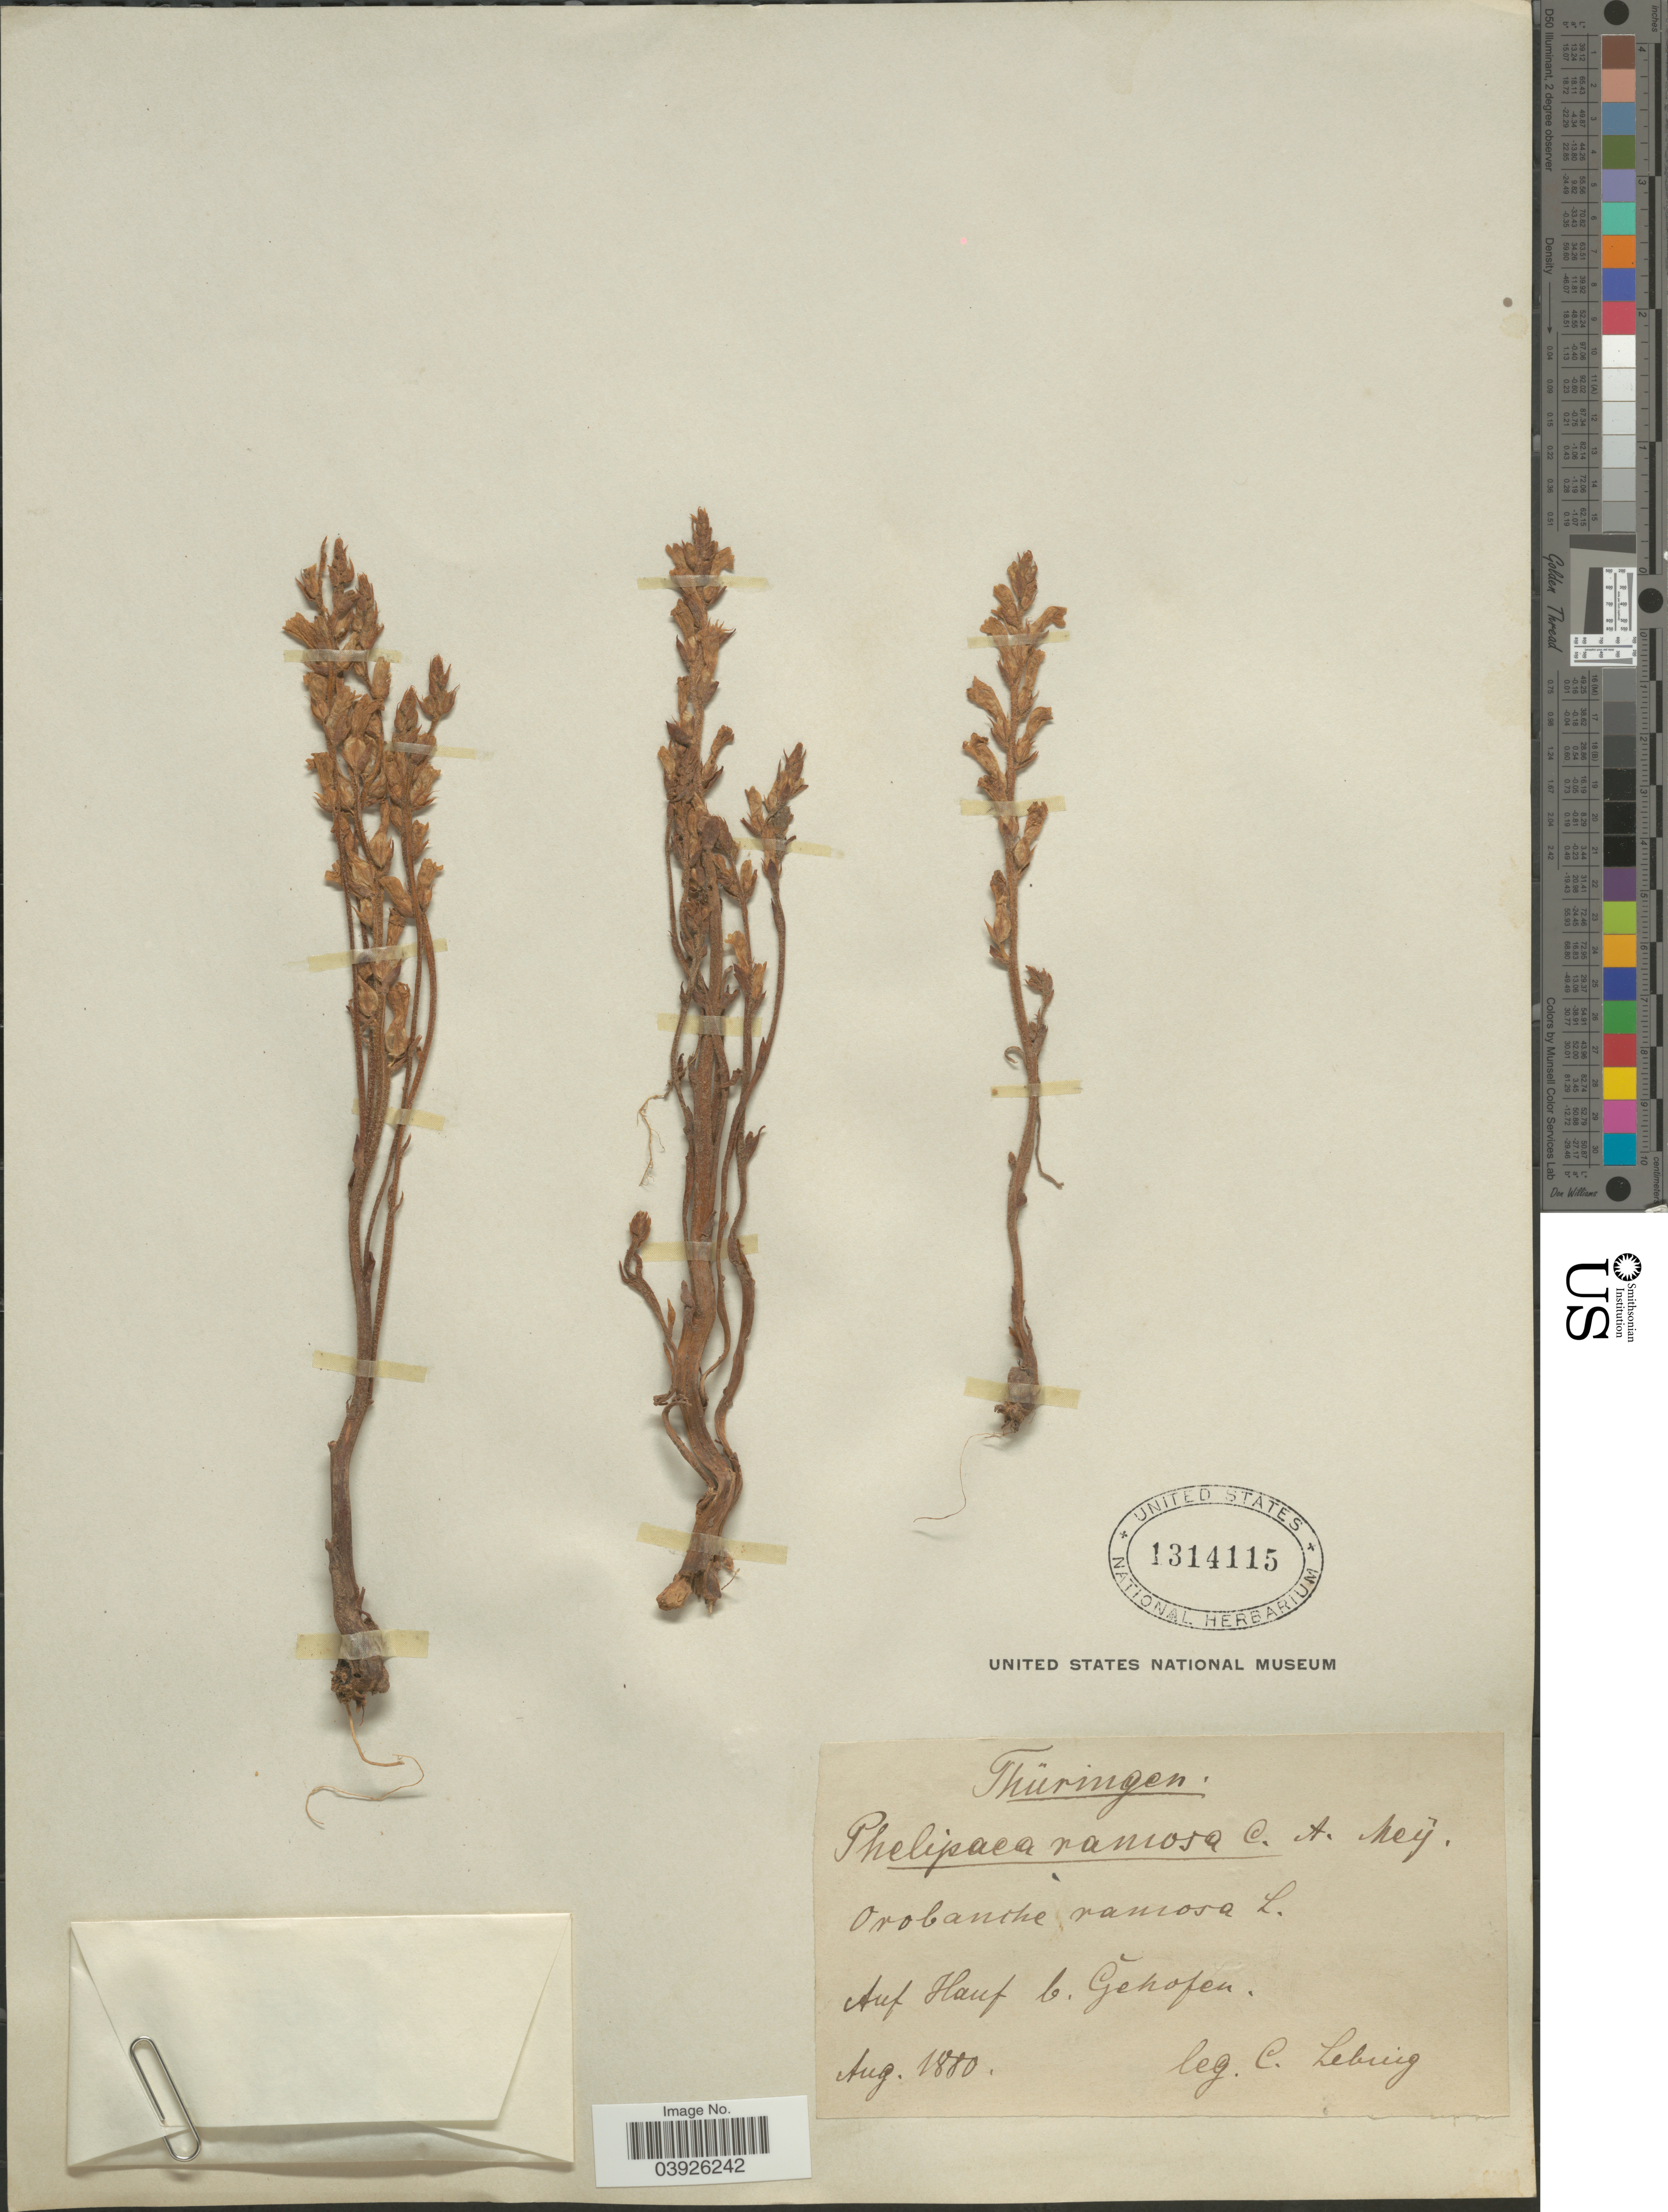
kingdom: Plantae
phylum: Tracheophyta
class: Magnoliopsida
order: Lamiales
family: Orobanchaceae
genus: Phelypaea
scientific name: Phelypaea ramosa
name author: (L.) C.A. Mey.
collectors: C. Lebing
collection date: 1880-08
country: Germany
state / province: Thuringia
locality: Auf Hauf b. Gĕhofen.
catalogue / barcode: US 1314115